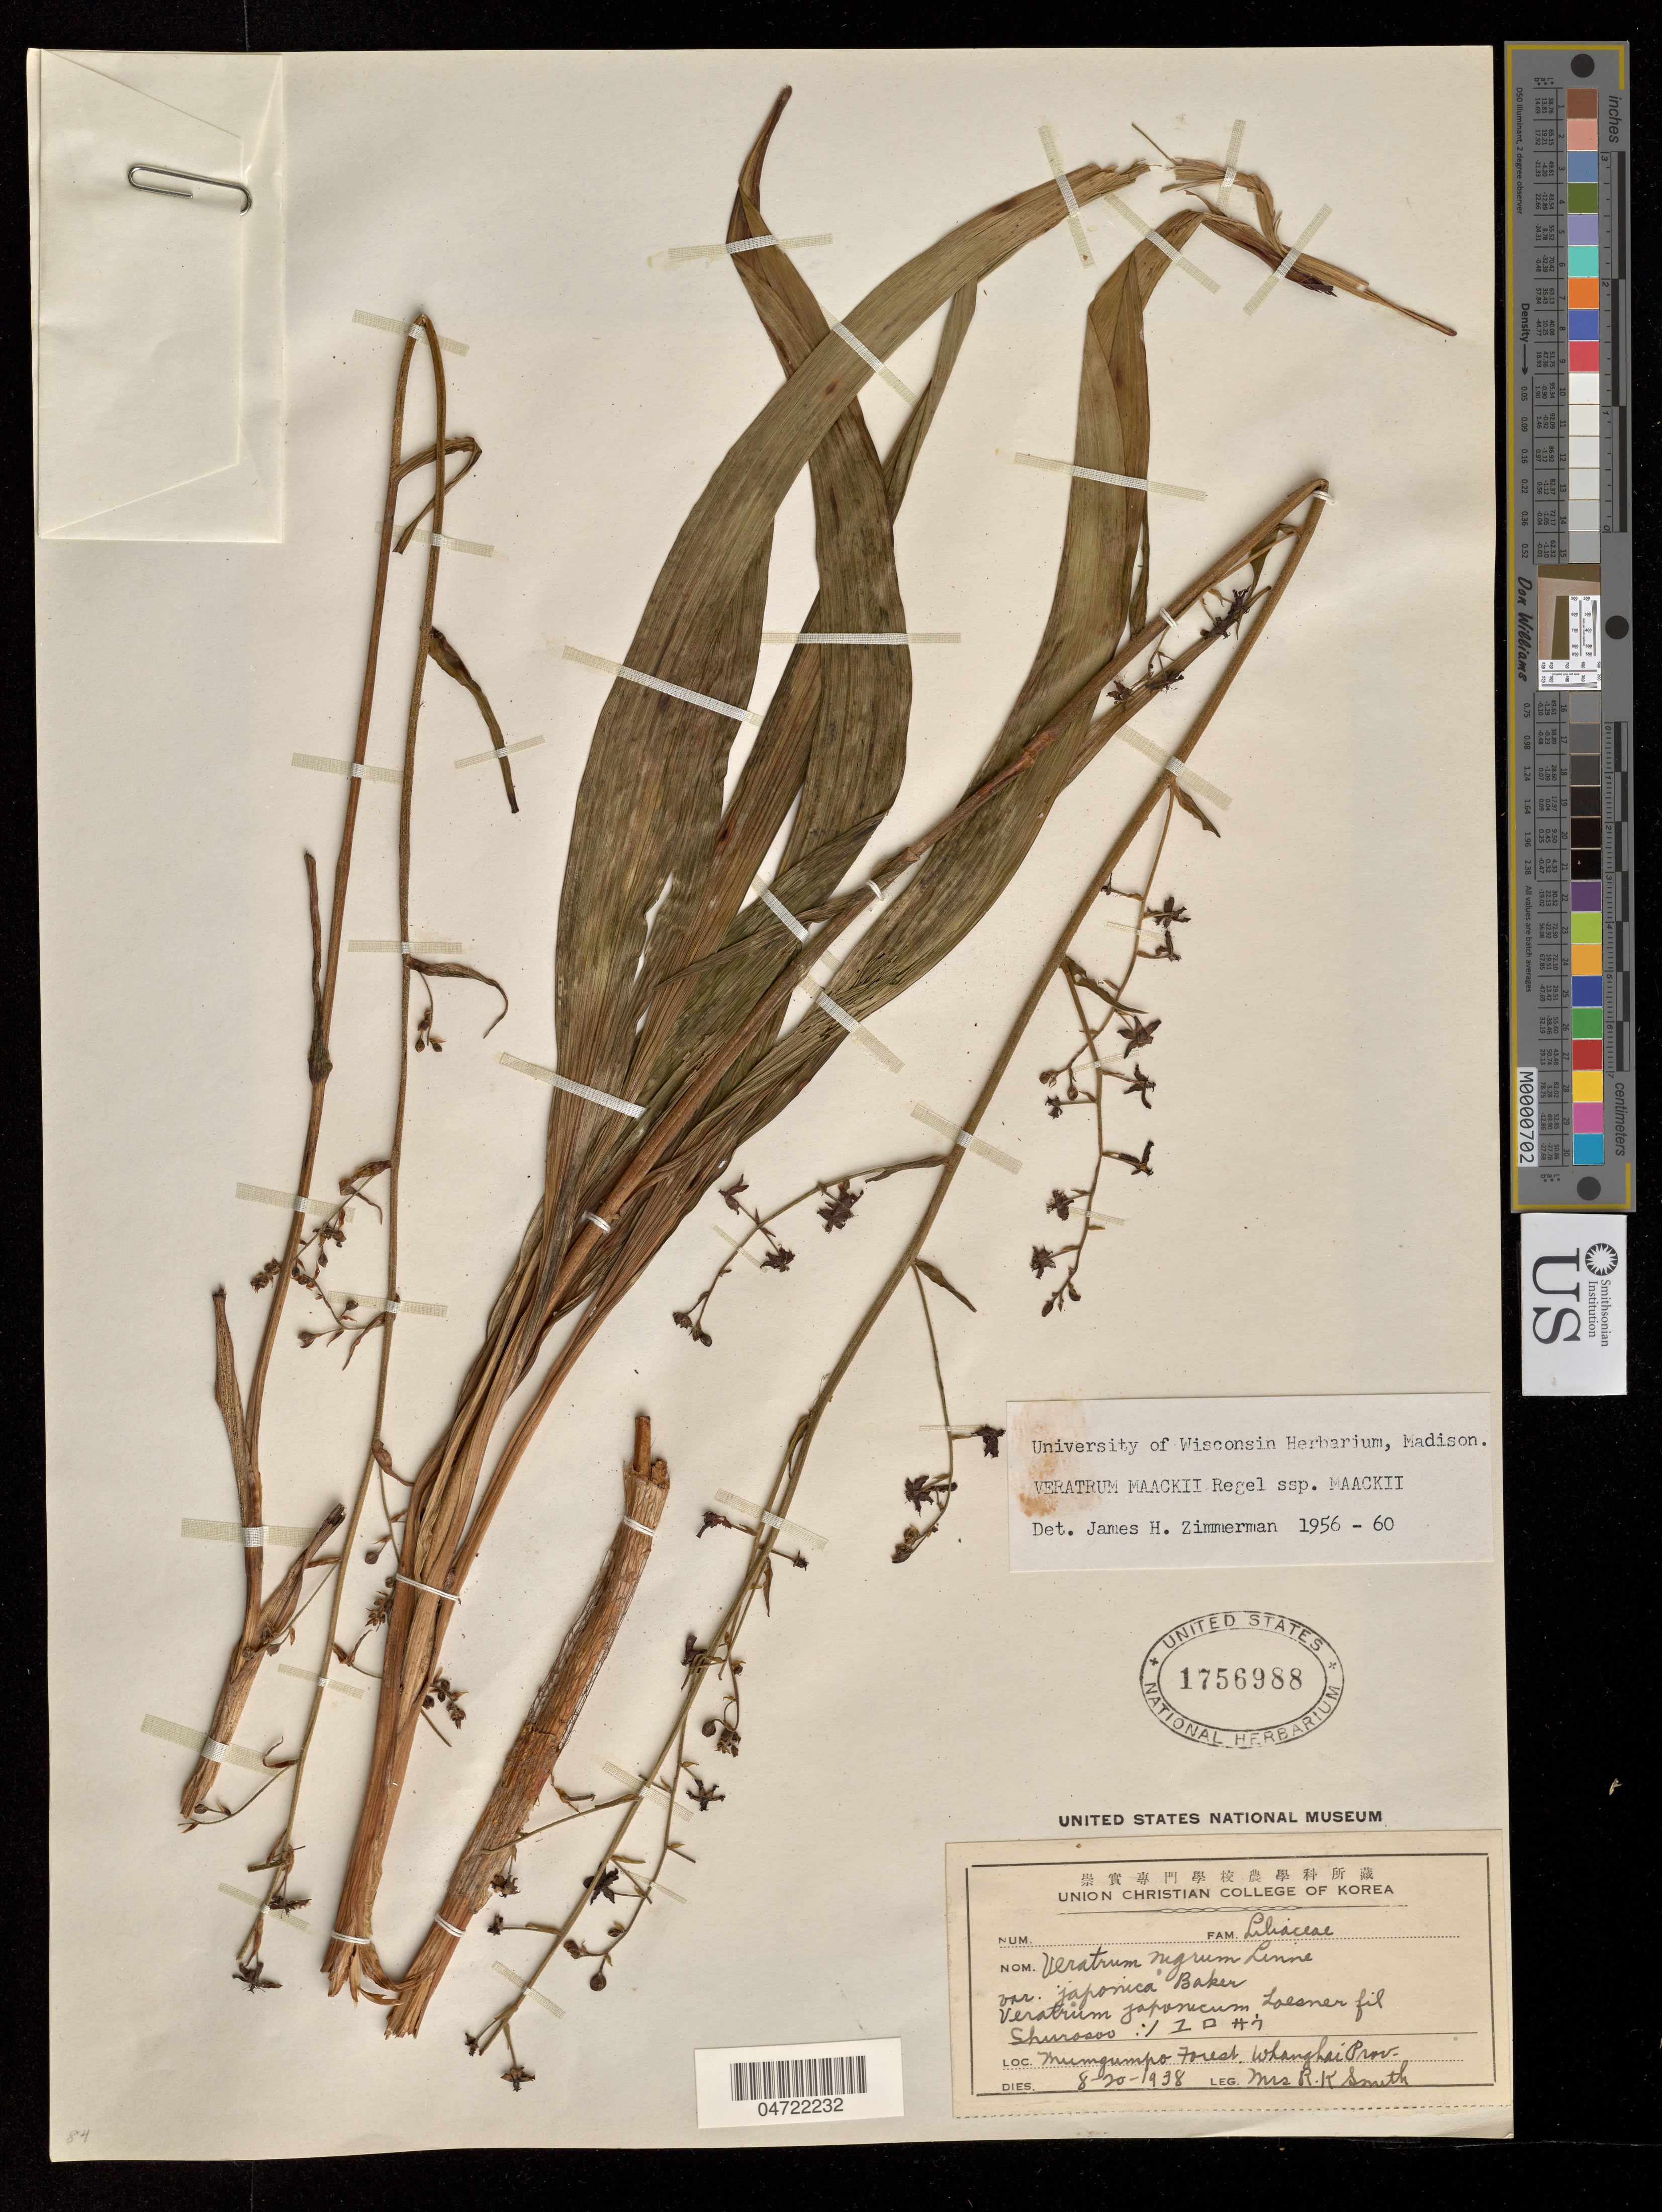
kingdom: Plantae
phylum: Tracheophyta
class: Liliopsida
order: Liliales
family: Melanthiaceae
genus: Veratrum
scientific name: Veratrum maackii subsp. maackii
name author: Regel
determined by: Zimmerman, James Hall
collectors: R. Smith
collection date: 1938-08-20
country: North Korea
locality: Mumgumpo, Whanghai [Hwanghae] Prov.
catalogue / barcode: US 1756988